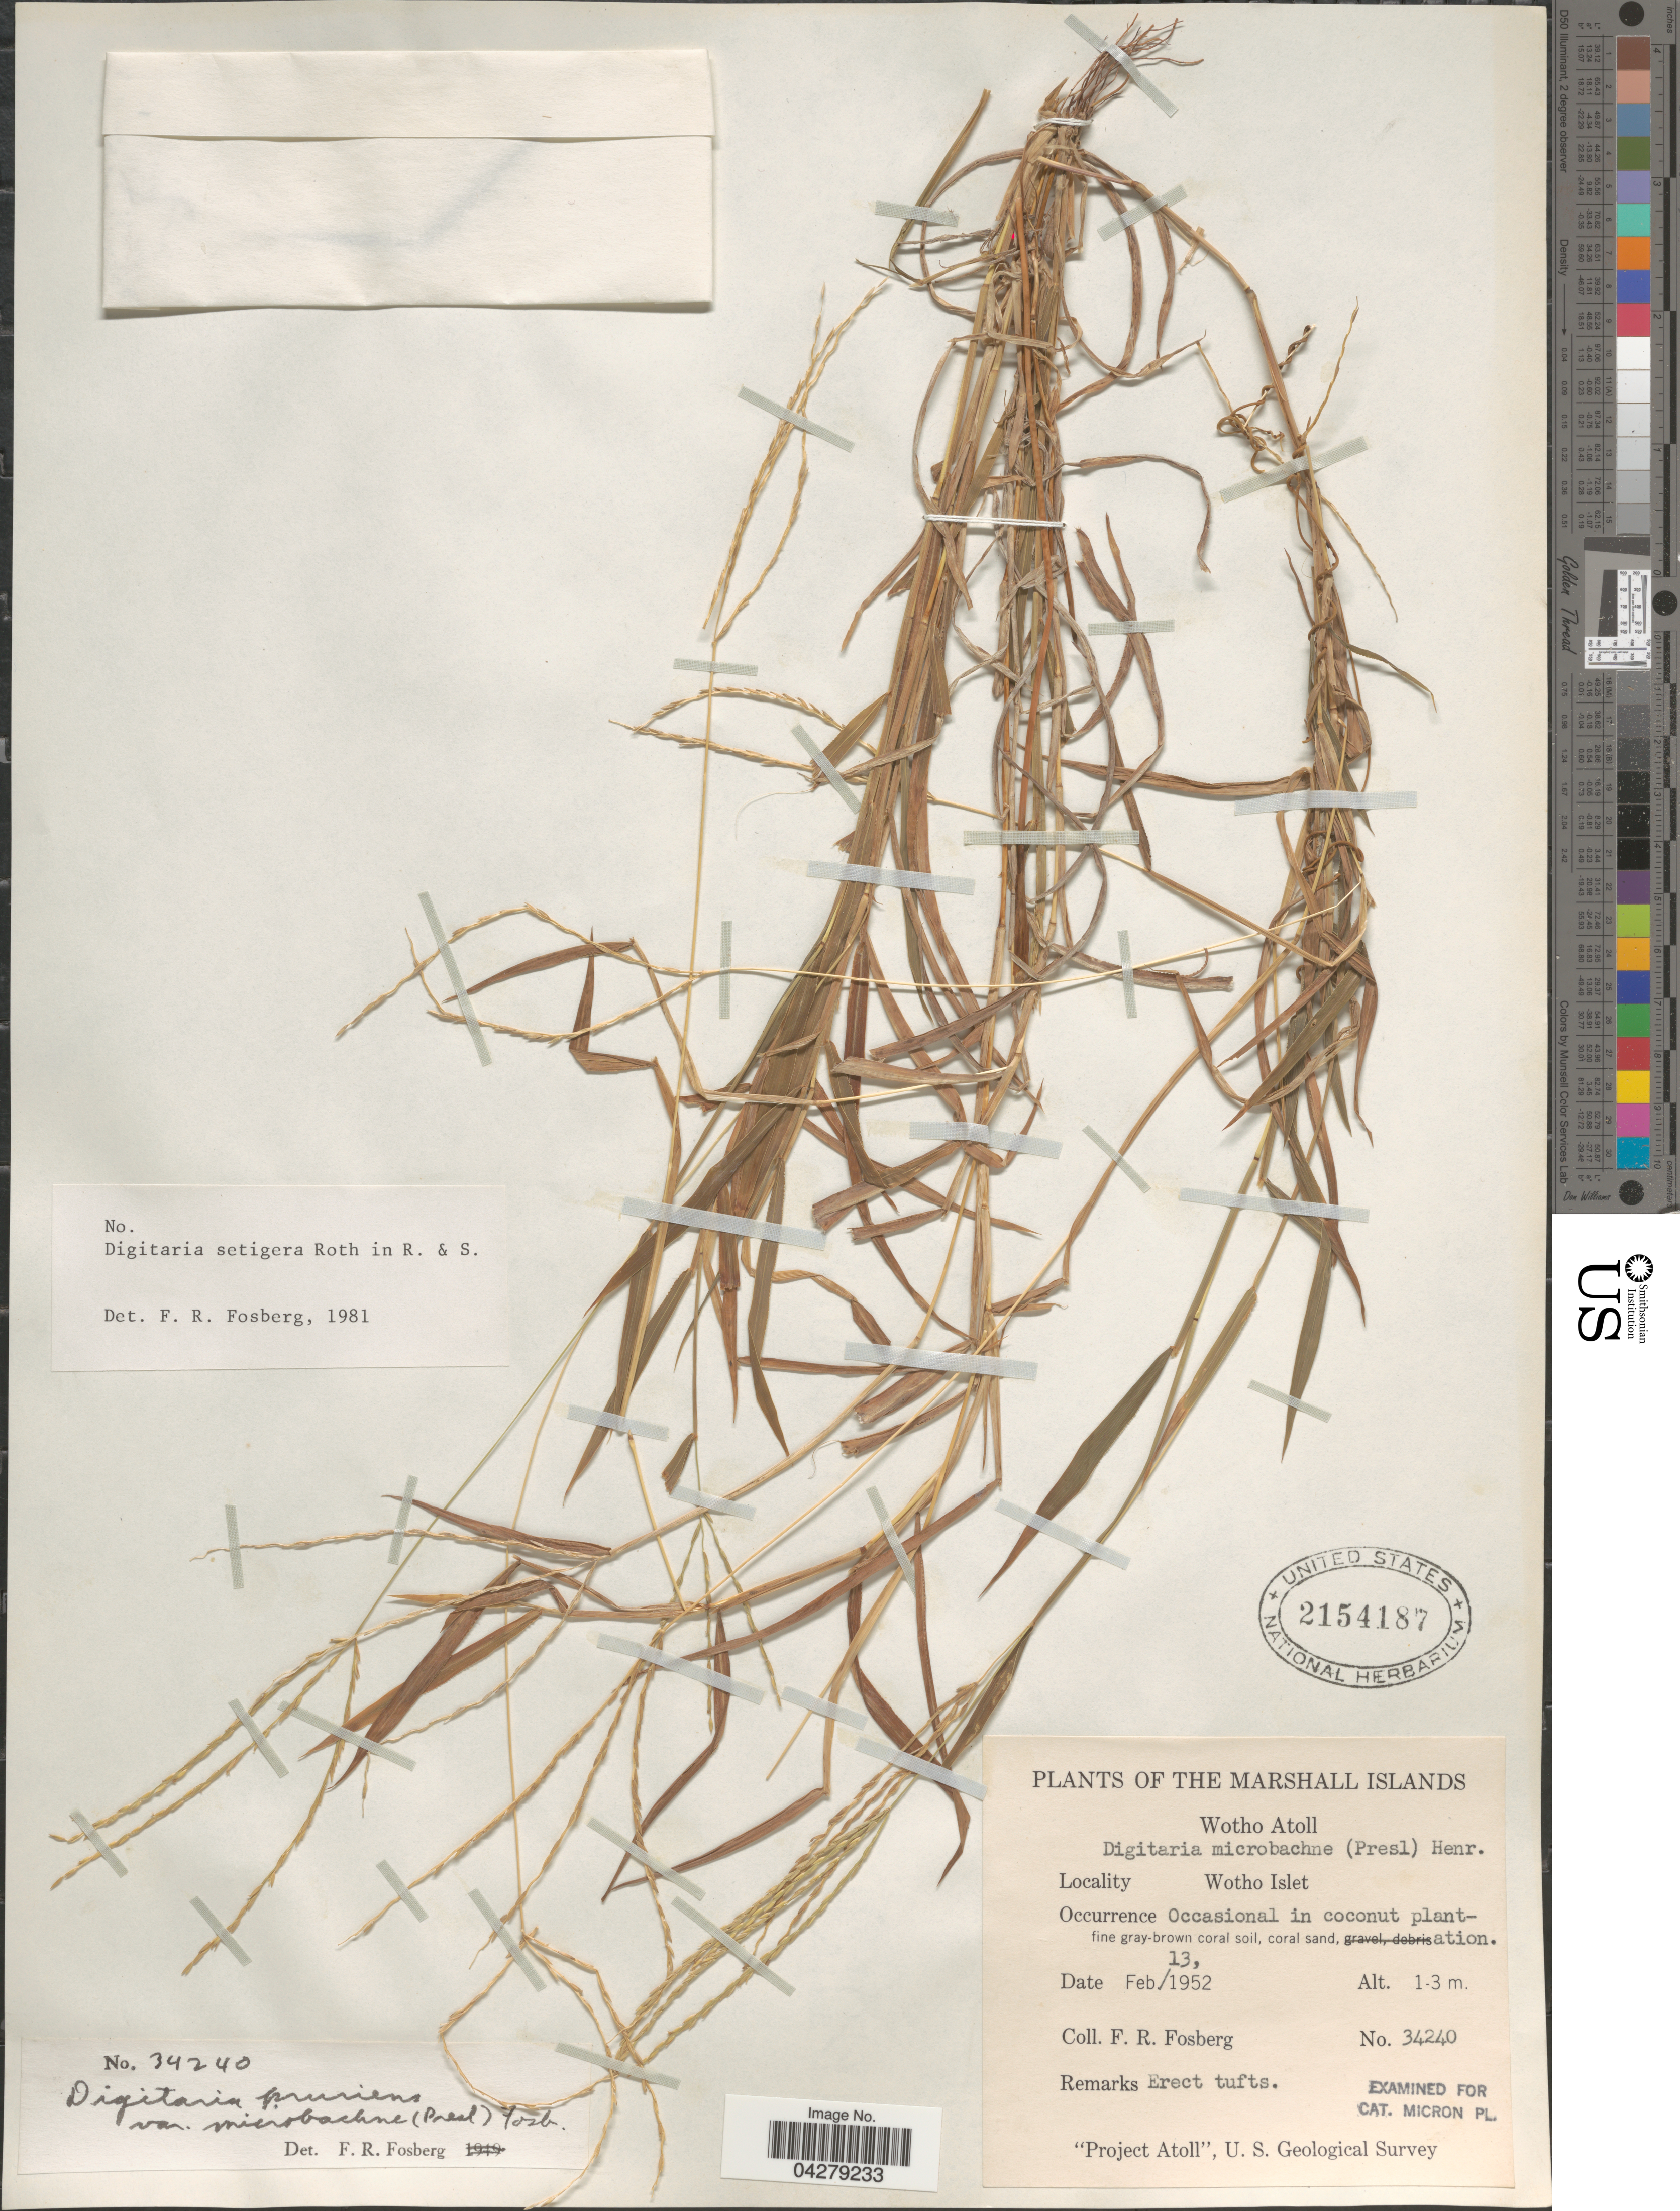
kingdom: Plantae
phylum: Tracheophyta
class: Liliopsida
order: Poales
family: Poaceae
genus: Digitaria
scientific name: Digitaria setigera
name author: Roth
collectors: F. R. Fosberg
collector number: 34240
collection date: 1952-02-13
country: Marshall Islands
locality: Wotho Atoll. Wotho Islet.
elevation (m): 1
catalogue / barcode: US 2154187